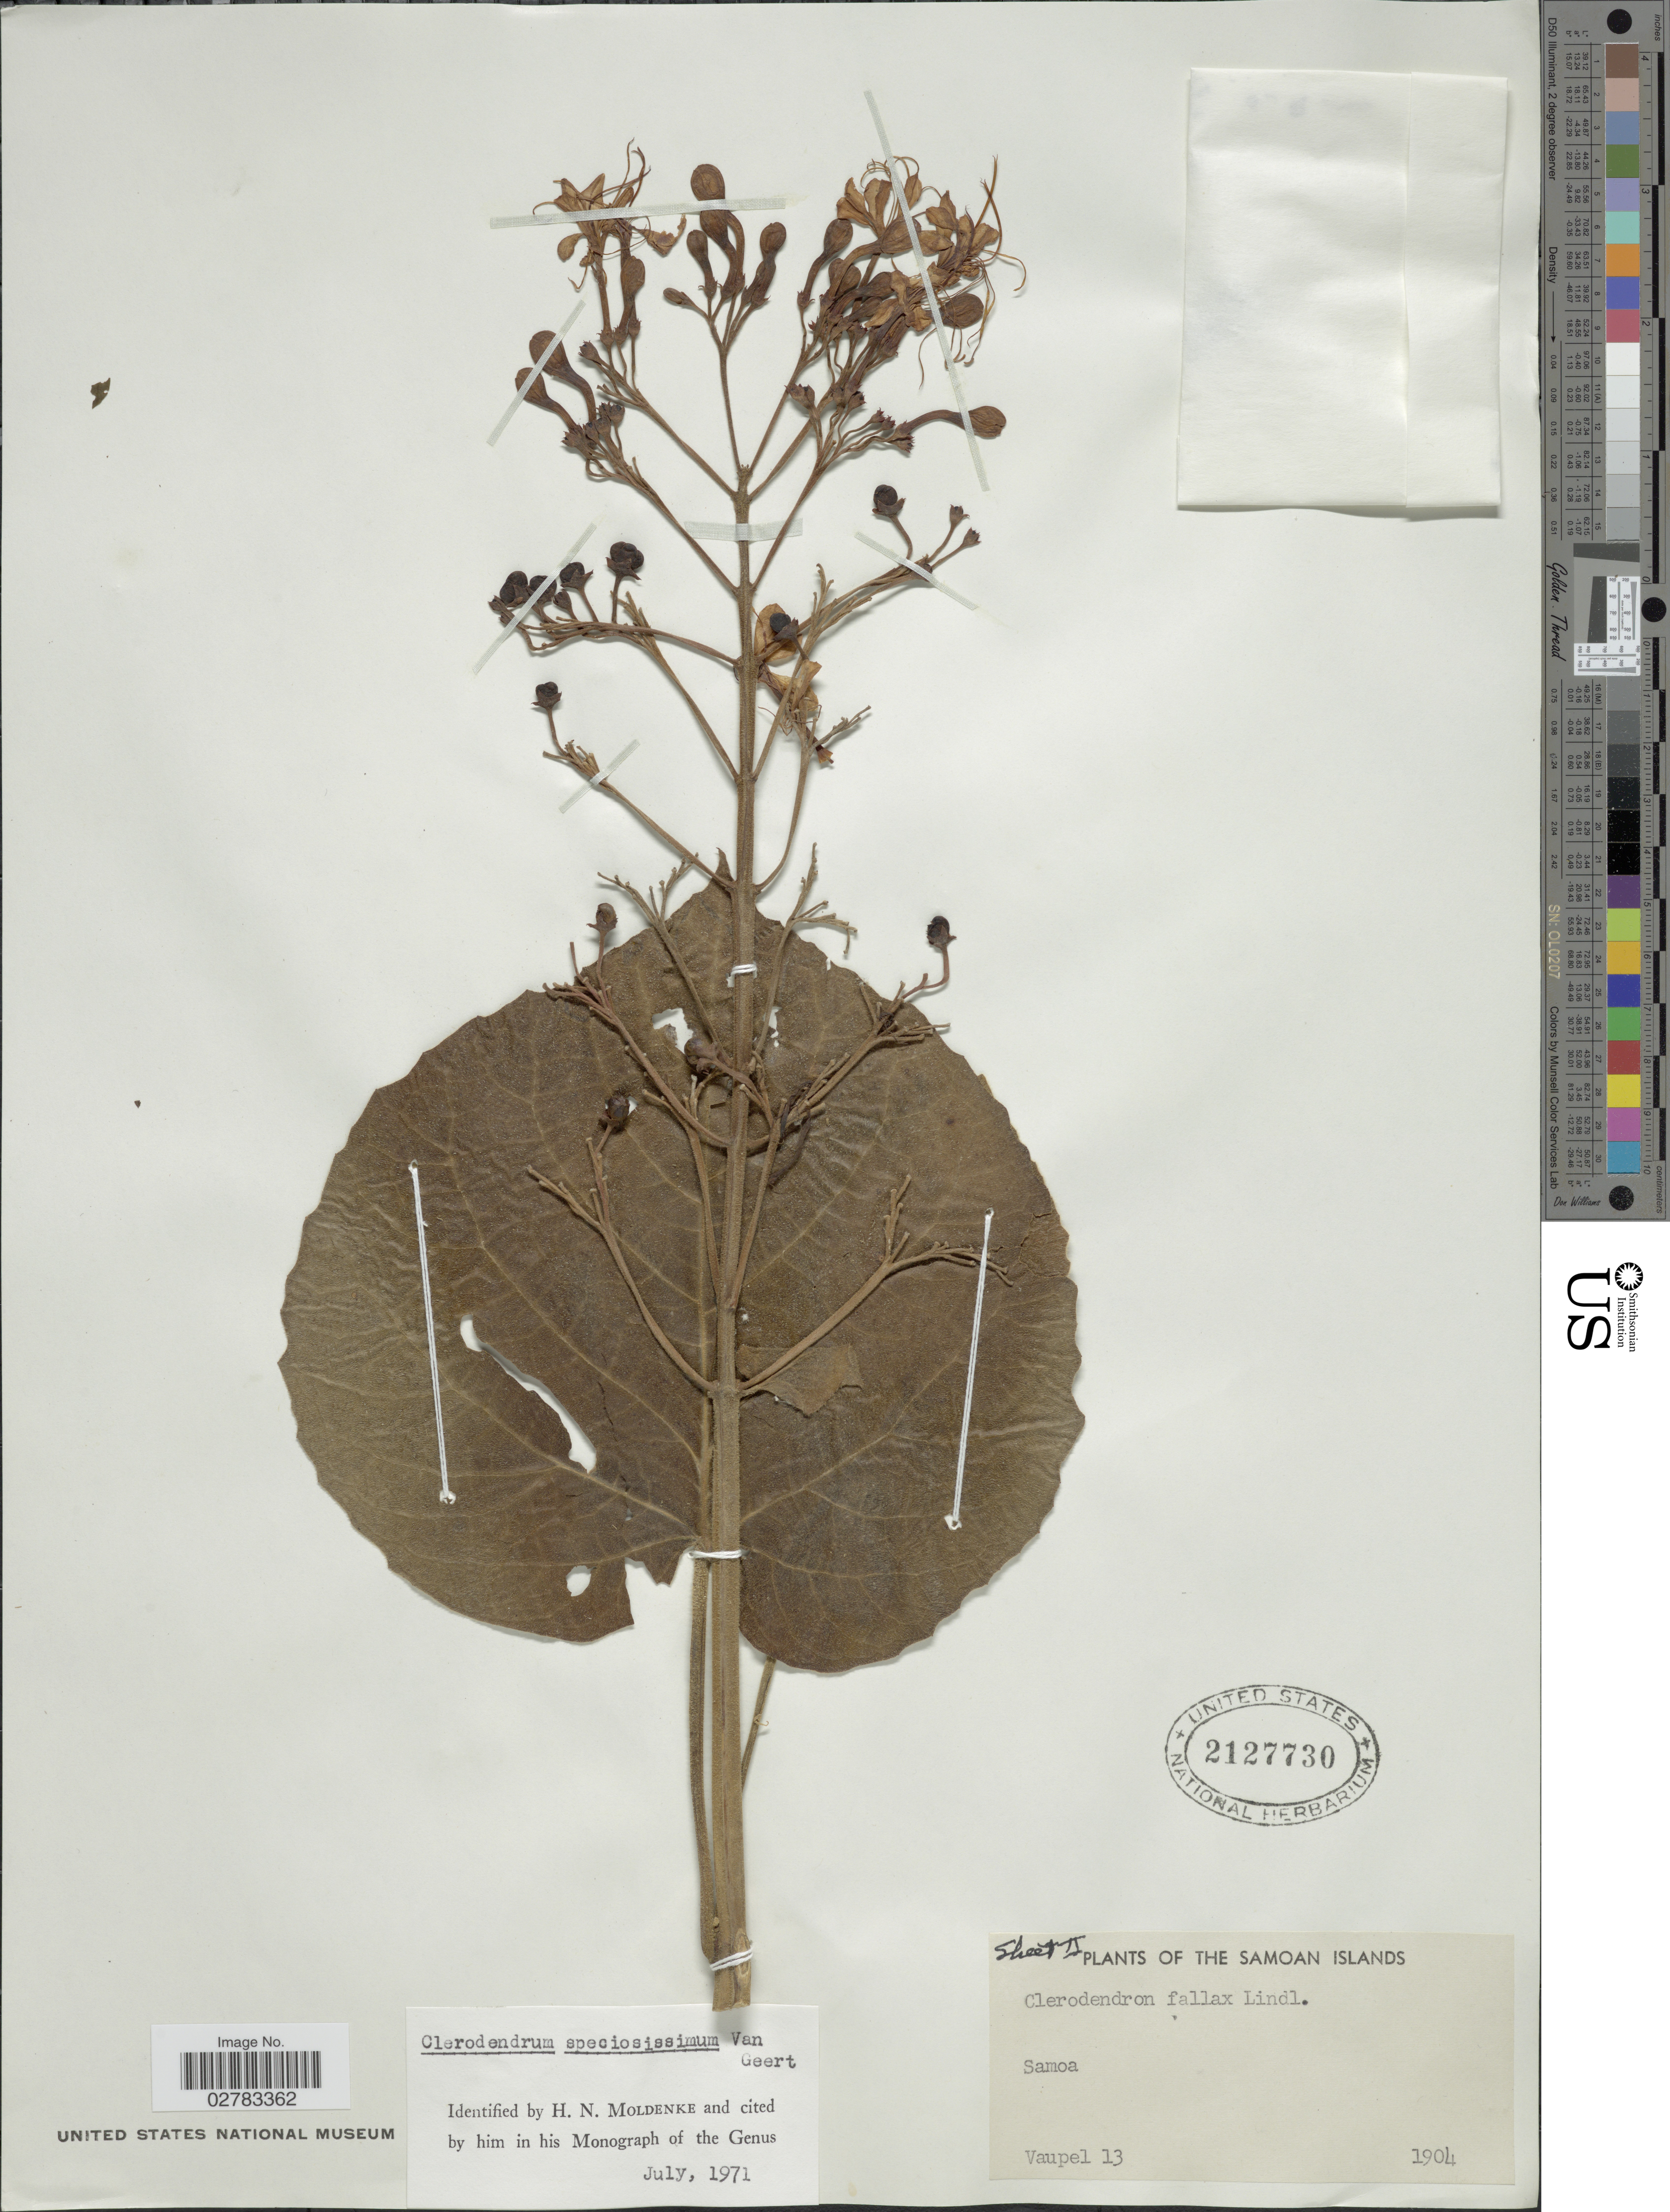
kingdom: Plantae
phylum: Tracheophyta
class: Magnoliopsida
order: Lamiales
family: Lamiaceae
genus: Clerodendrum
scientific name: Clerodendrum speciosissimum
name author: Drapiez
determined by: Wagner, W. L., (BOT), Smithsonian Institution - National Museum of Natural History (UNITED STATES)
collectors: Vaupel, --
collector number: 13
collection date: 1904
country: Samoa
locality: Samoan Islands, Samoa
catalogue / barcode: US 2127730